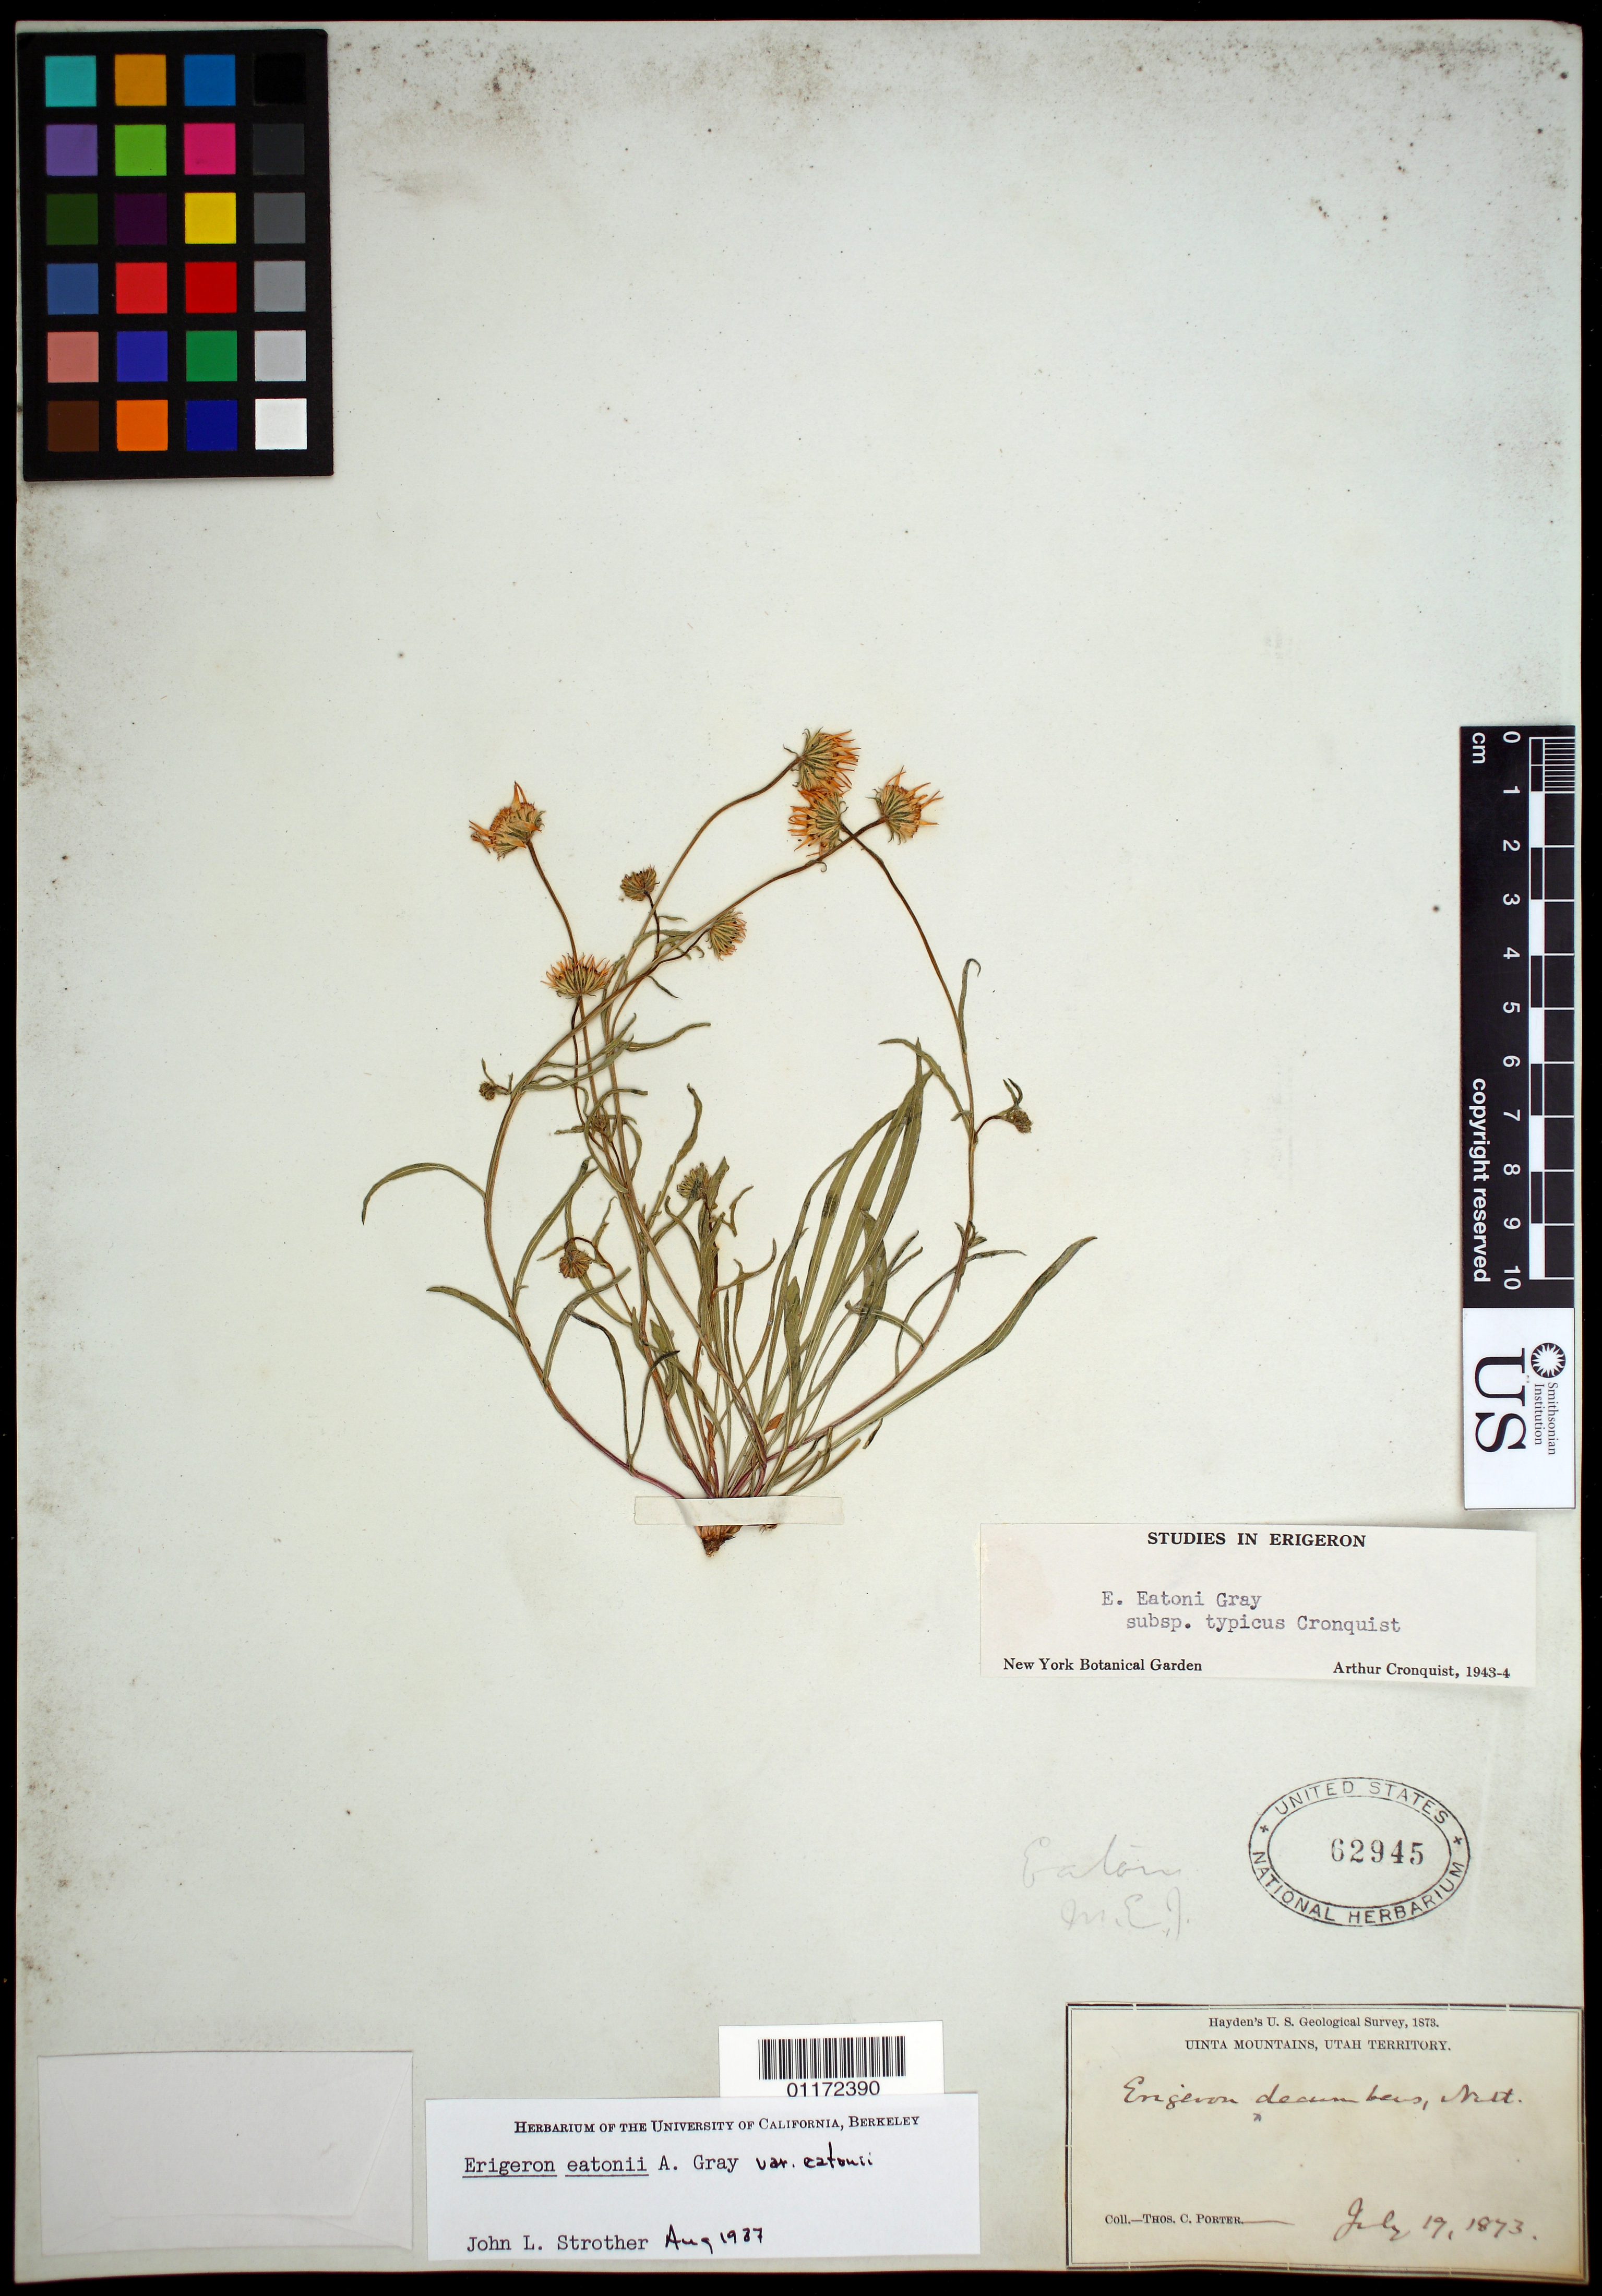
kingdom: Plantae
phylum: Tracheophyta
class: Magnoliopsida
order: Asterales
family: Asteraceae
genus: Erigeron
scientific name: Erigeron eatonii var. eatonii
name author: A. Gray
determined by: Strother, J. L.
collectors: T. C. Porter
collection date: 1873-07-19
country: United States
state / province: Utah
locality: Uinta Mts., Utah Territory.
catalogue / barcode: US 62945